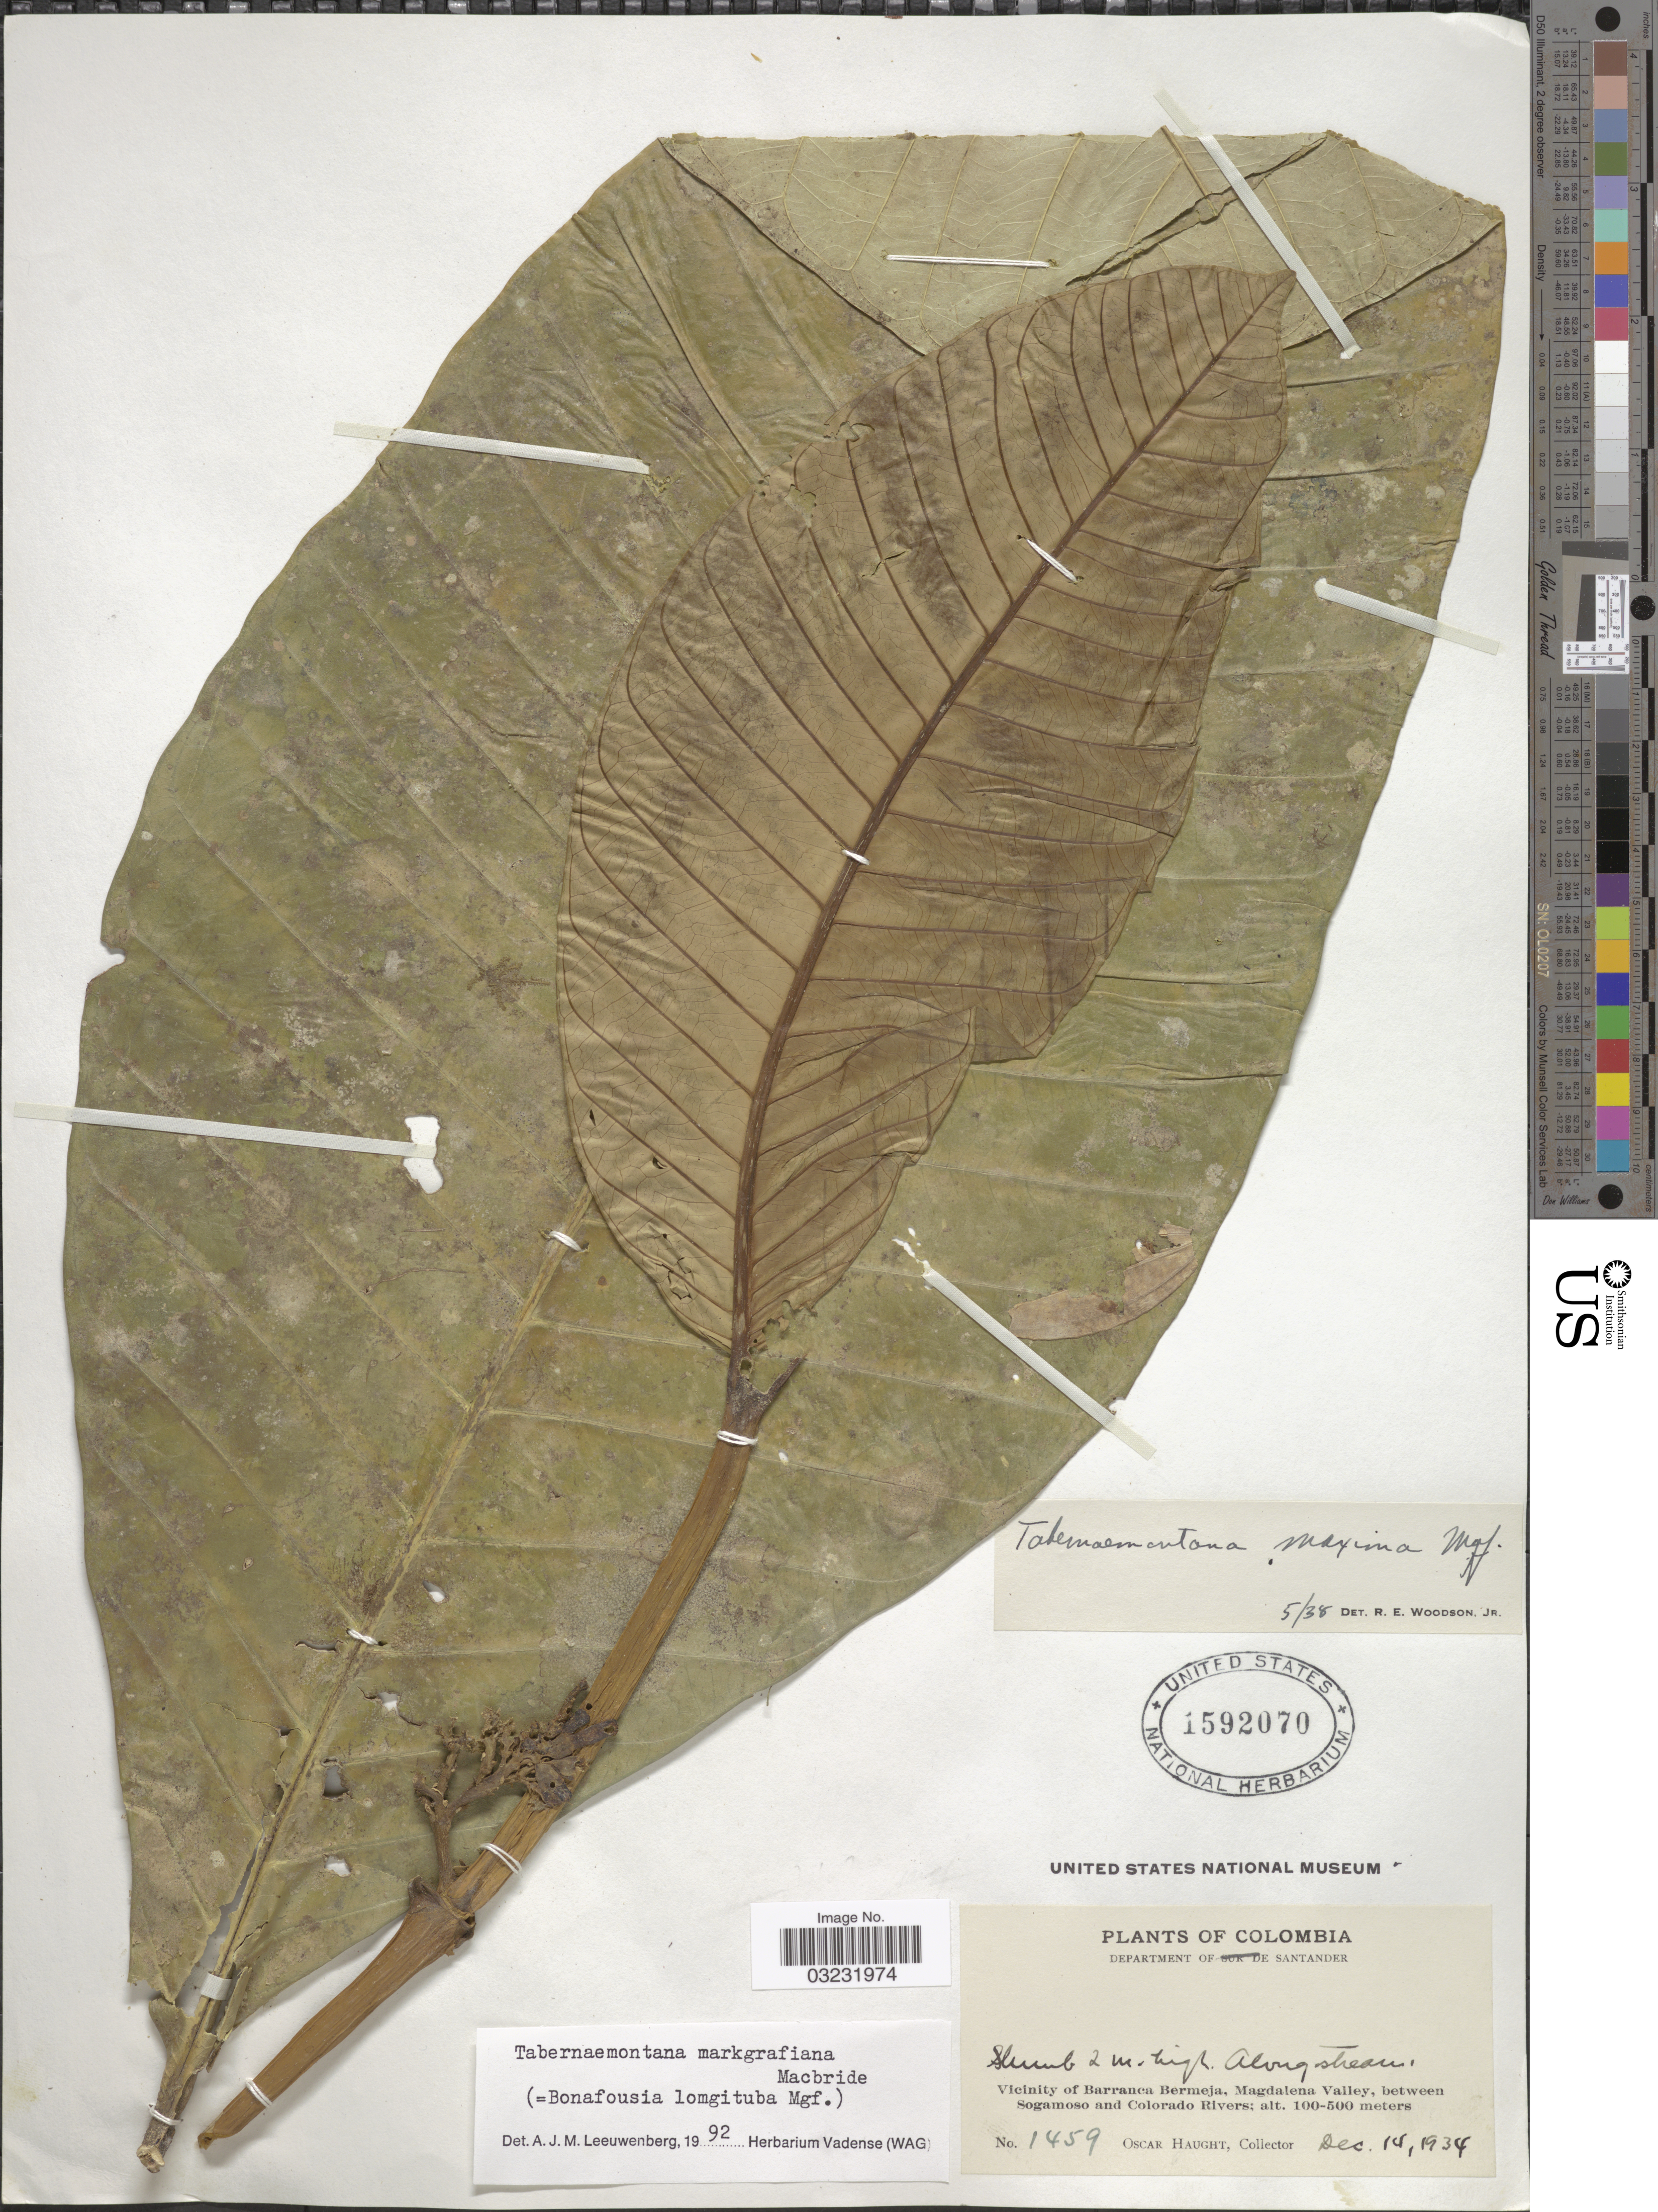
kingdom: Plantae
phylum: Tracheophyta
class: Magnoliopsida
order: Gentianales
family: Apocynaceae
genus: Tabernaemontana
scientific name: Tabernaemontana markgrafiana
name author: J.F. Macbr.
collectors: O. L. Haught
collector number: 1459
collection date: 1934-12-14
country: Colombia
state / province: Santander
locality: Department of Santander. Vicinity of Barranca Bermeja, Magdalena Valley, between Sogamoso and Colorado Rivers.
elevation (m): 100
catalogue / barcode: US 1592070